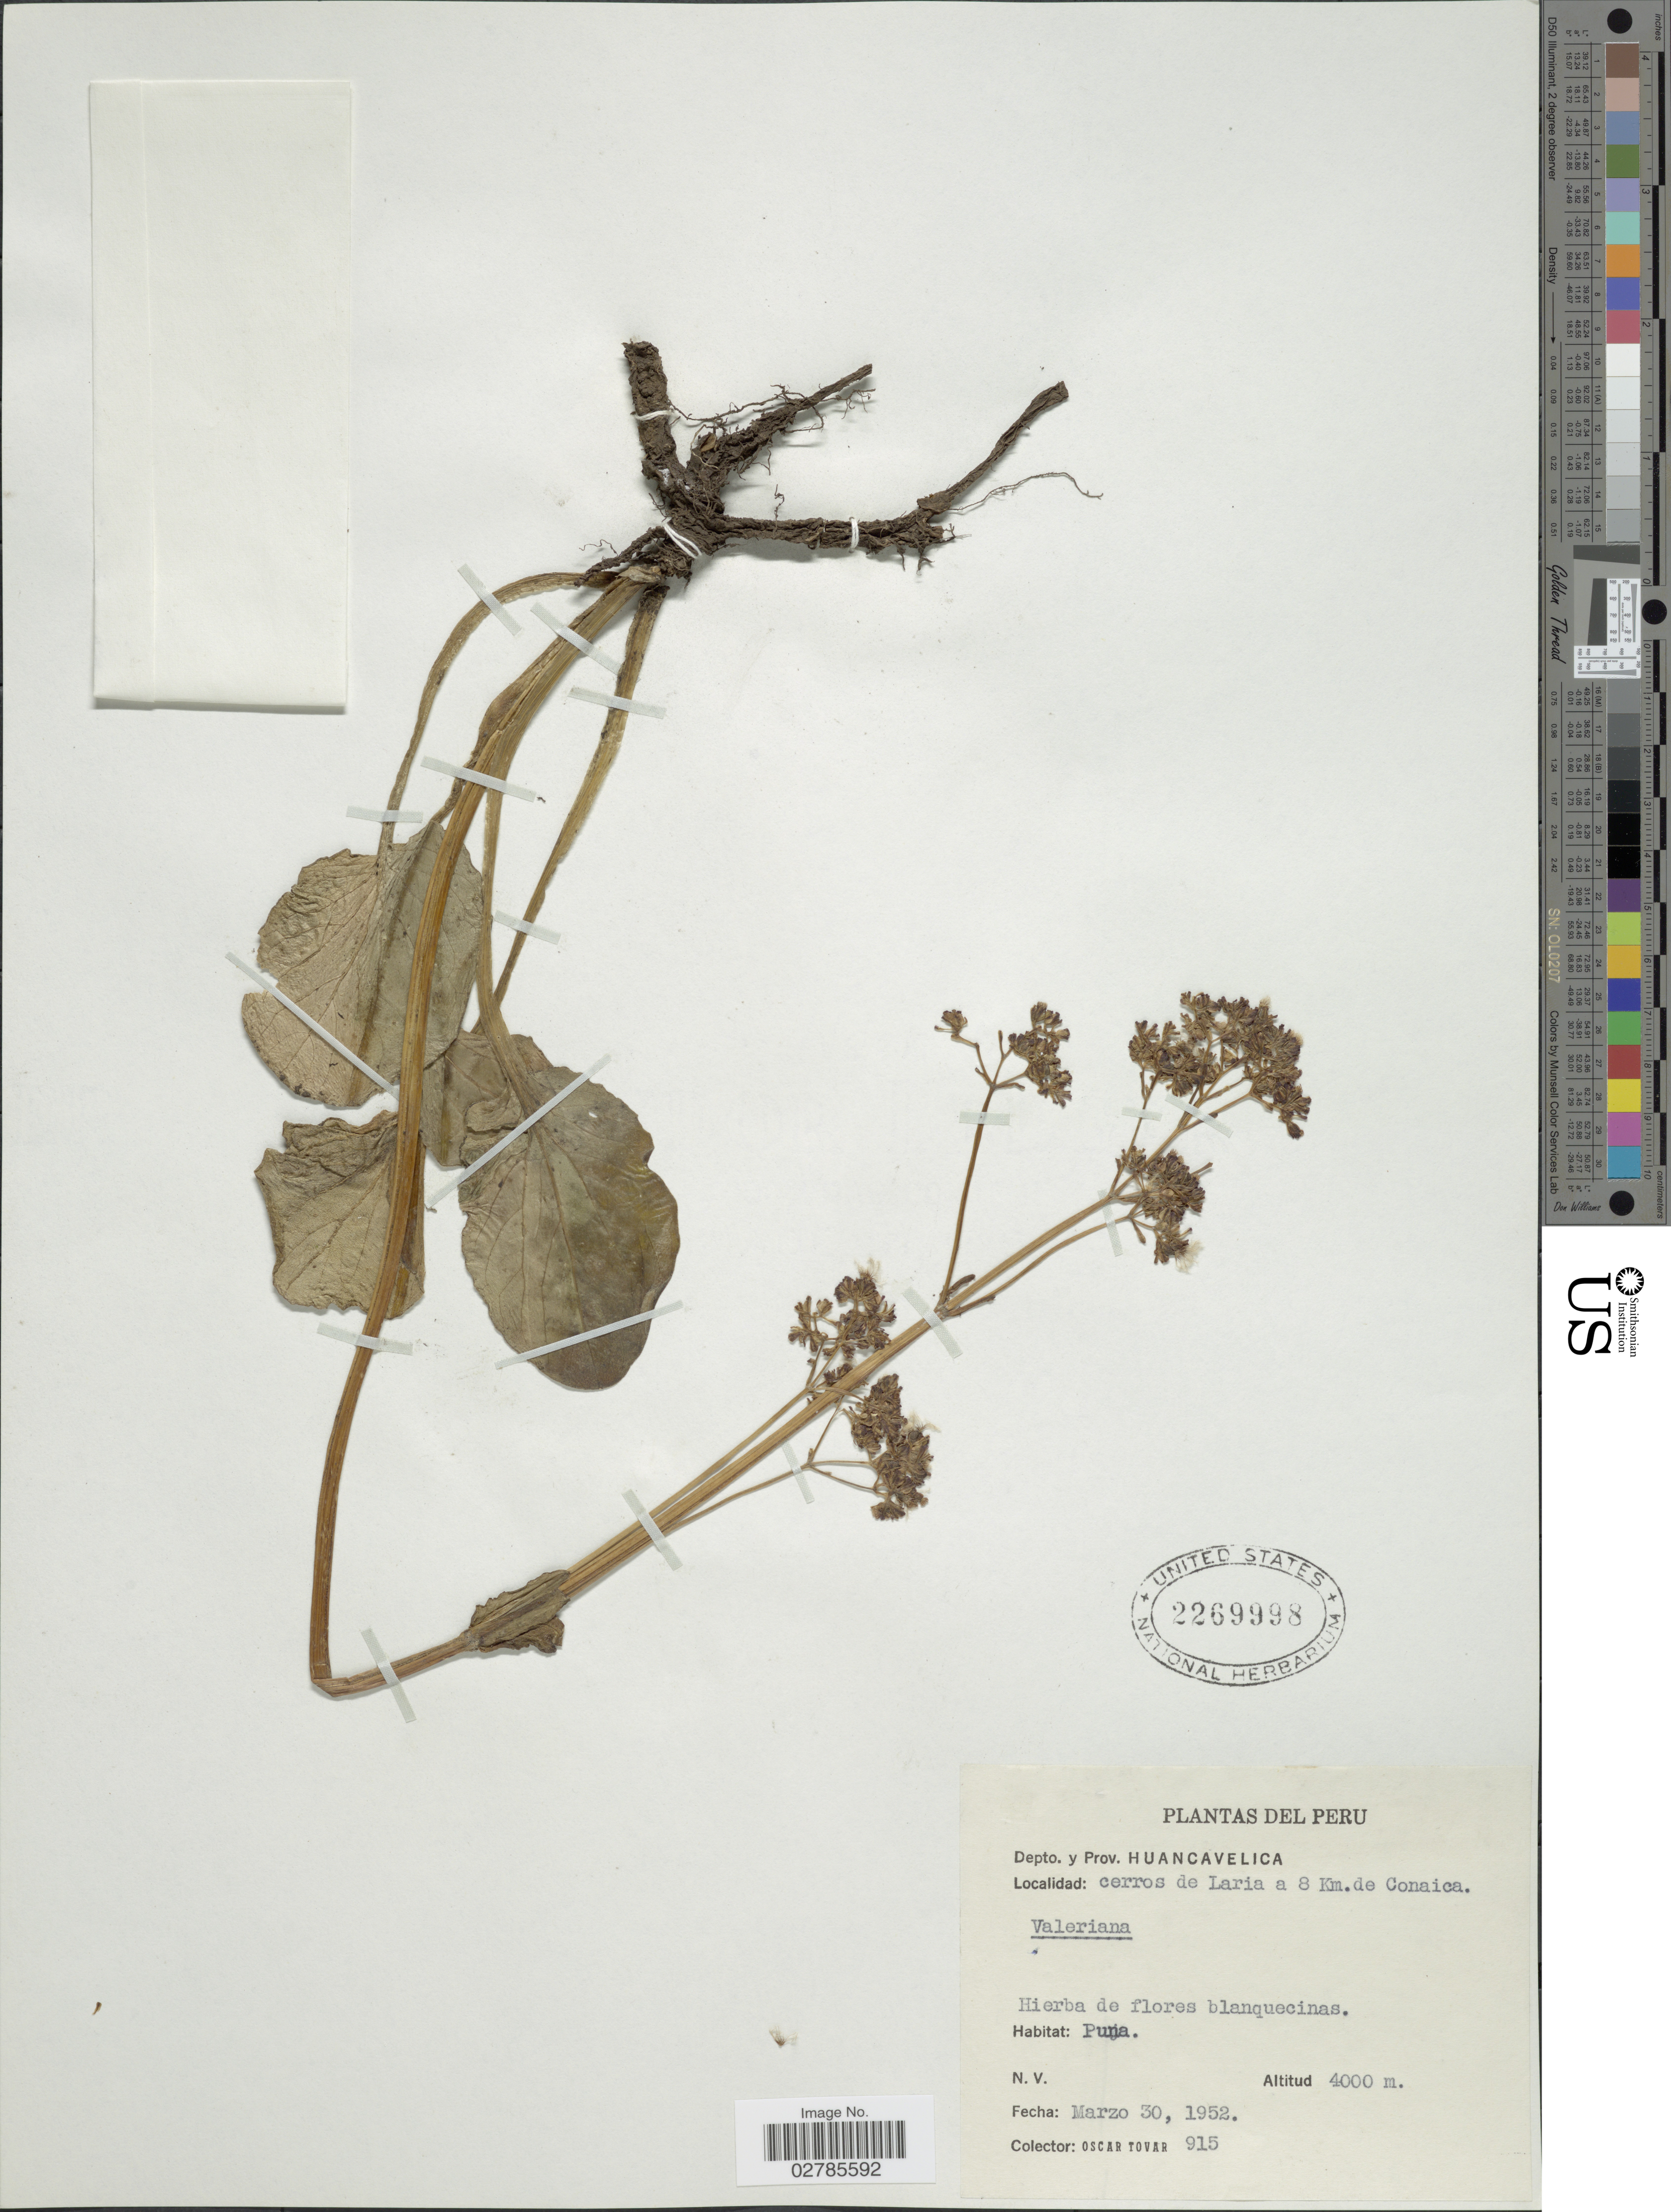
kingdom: Plantae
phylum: Tracheophyta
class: Magnoliopsida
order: Dipsacales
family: Caprifoliaceae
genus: Valeriana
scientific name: Valeriana sp.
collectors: Ó. Tovar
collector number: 915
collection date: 1952-03-30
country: Peru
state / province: Huancavelica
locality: Depto. y Prov. Huancavelica, cerros de Laria, a 8 Km. de Conaica.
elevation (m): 4000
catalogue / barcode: US 2269998